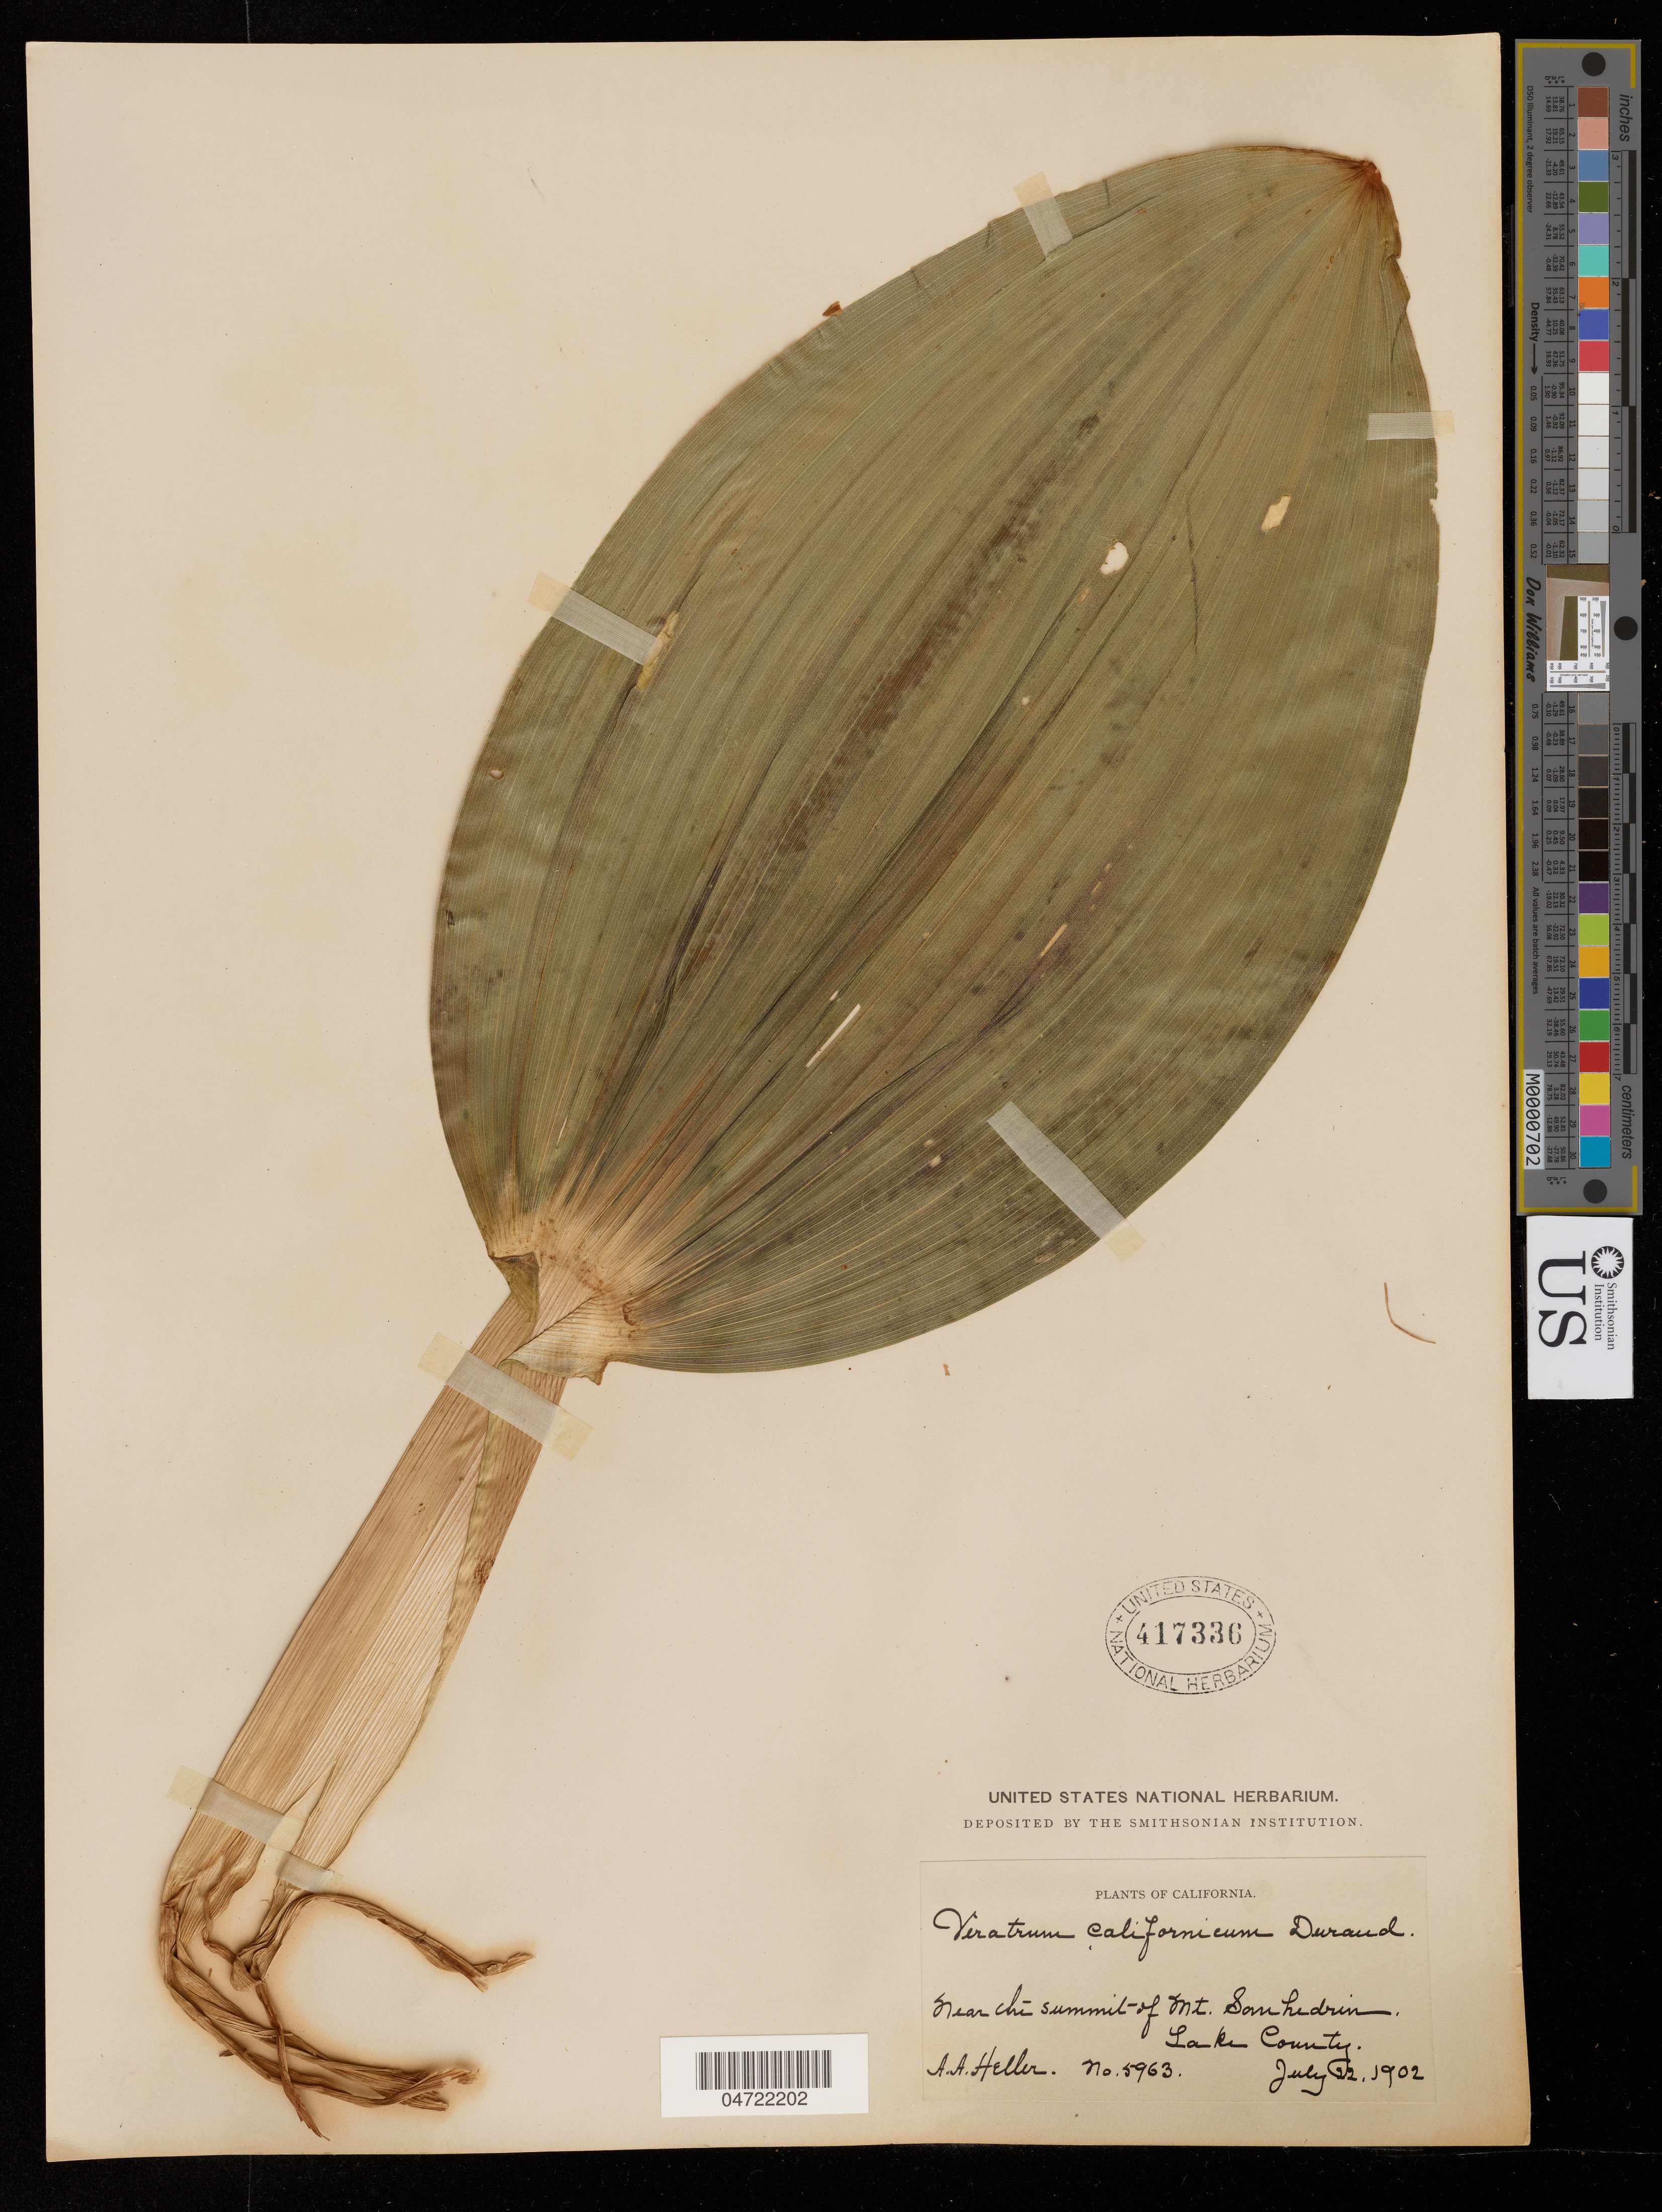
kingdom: Plantae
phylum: Tracheophyta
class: Liliopsida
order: Liliales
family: Melanthiaceae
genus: Veratrum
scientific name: Veratrum californicum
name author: Durand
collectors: A. A. Heller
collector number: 5963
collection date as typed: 22 Jul 1902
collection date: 1902-07-22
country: United States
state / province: California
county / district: Lake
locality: Mt. Sanhedrin.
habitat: Near the summit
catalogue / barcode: US 417336